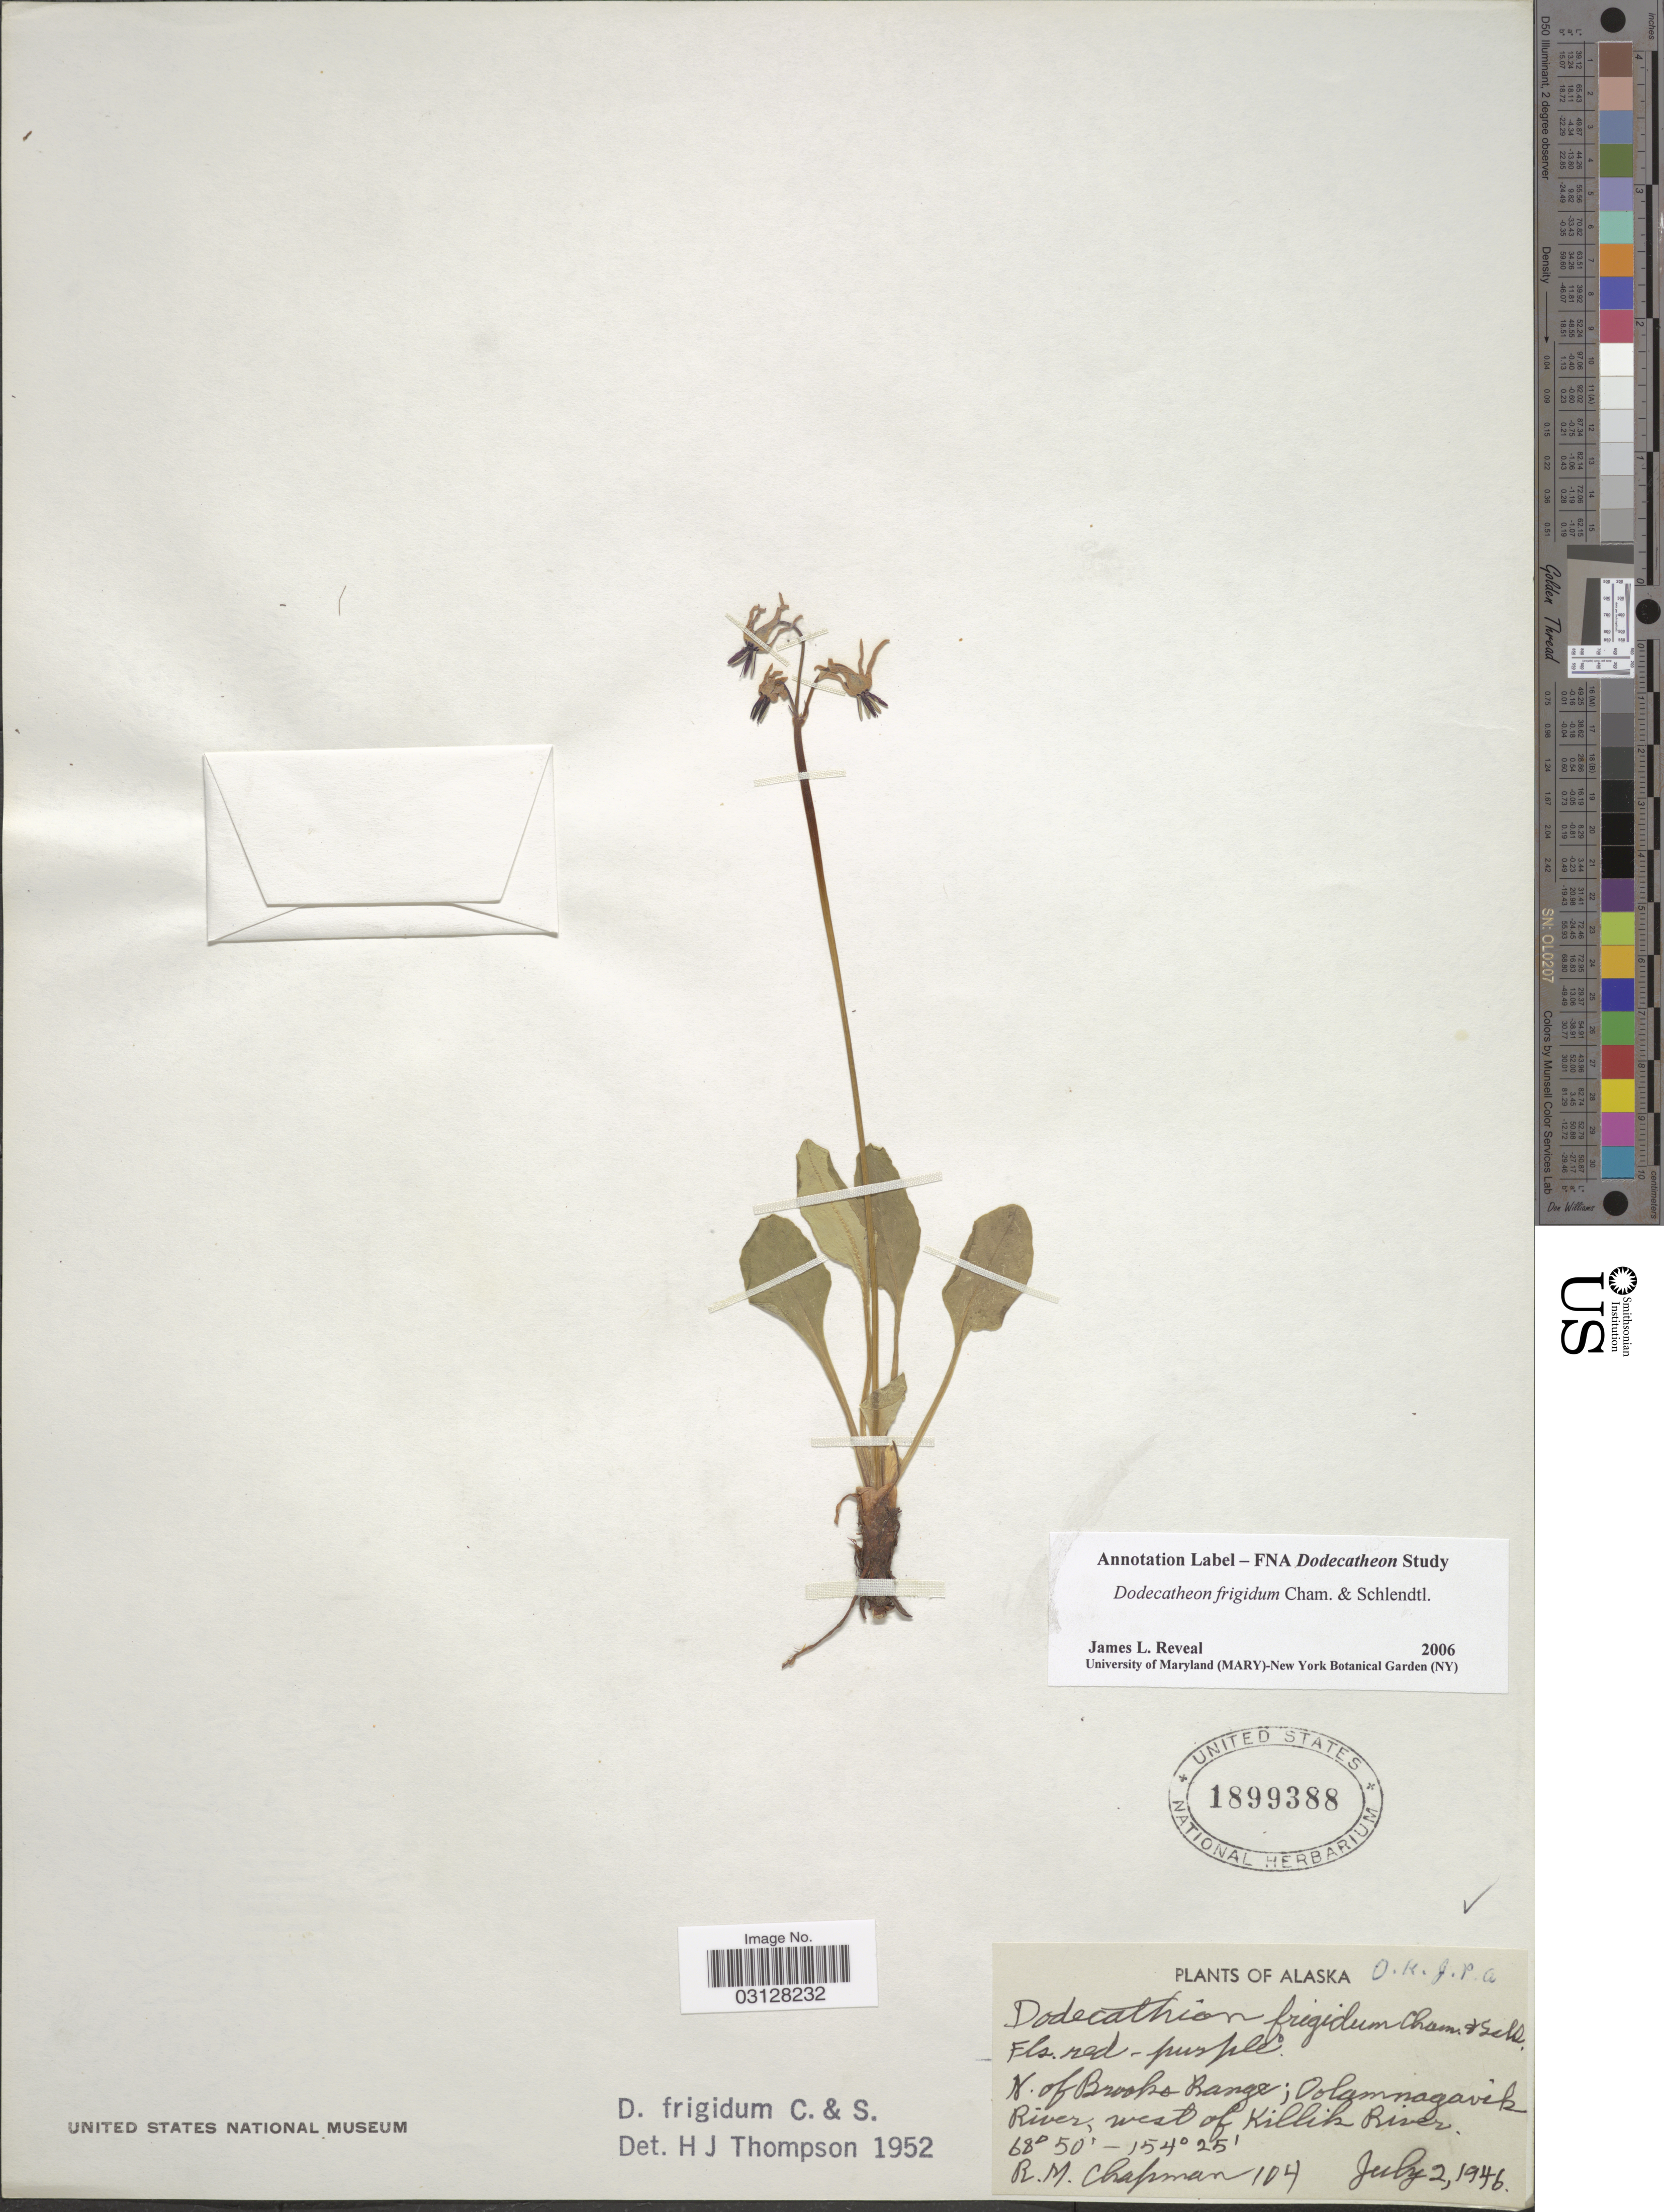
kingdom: Plantae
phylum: Tracheophyta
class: Magnoliopsida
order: Ericales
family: Primulaceae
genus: Dodecatheon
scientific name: Dodecatheon frigidum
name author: Cham. & Schltdl.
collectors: R. M. Chapman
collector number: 104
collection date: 1946-07-02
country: United States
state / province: Alaska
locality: N. of Brooks Range; Oolamnagavik River, west of Killik River.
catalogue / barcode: US 1899388